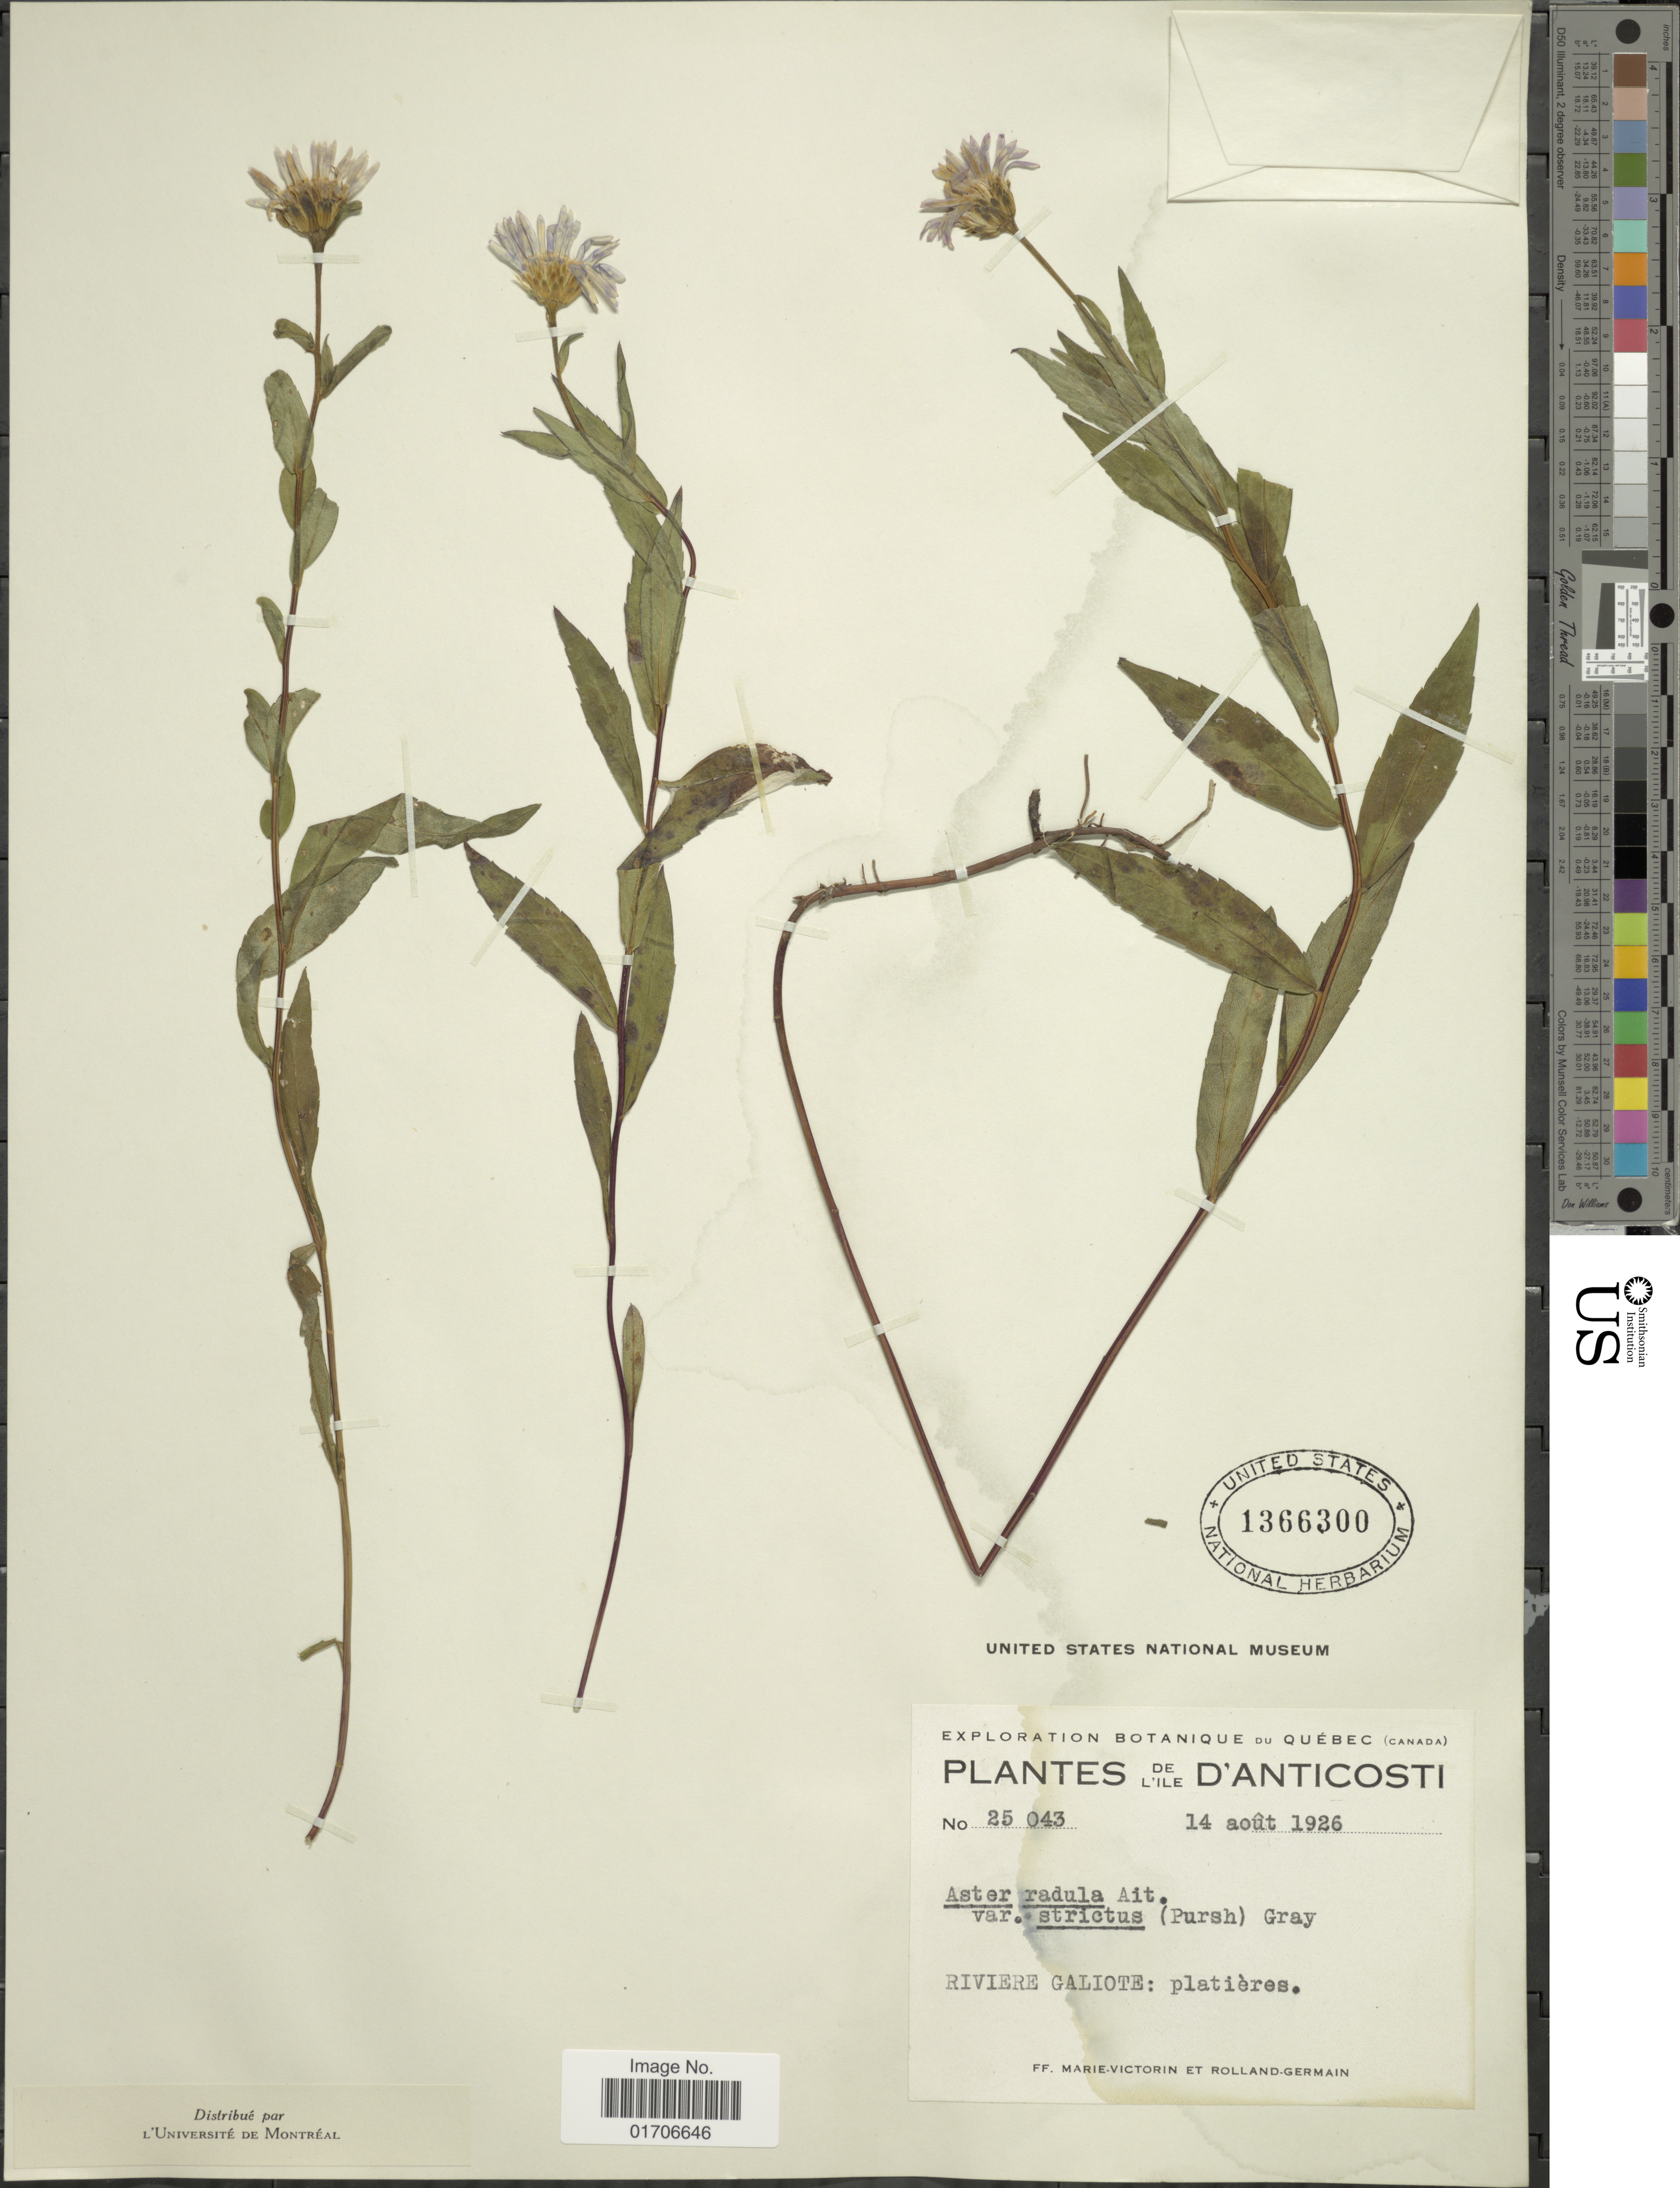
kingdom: Plantae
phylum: Tracheophyta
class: Magnoliopsida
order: Asterales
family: Asteraceae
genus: Aster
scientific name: Aster radula var. strictus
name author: A. Gray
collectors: F. Marie-Victorin & Rolland-Germain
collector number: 25043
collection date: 1926-08-14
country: Canada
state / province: Quebec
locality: Québec (Canada). L'Ile d'Anticosti. Riviere Galiote: platières.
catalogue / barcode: US 1366300